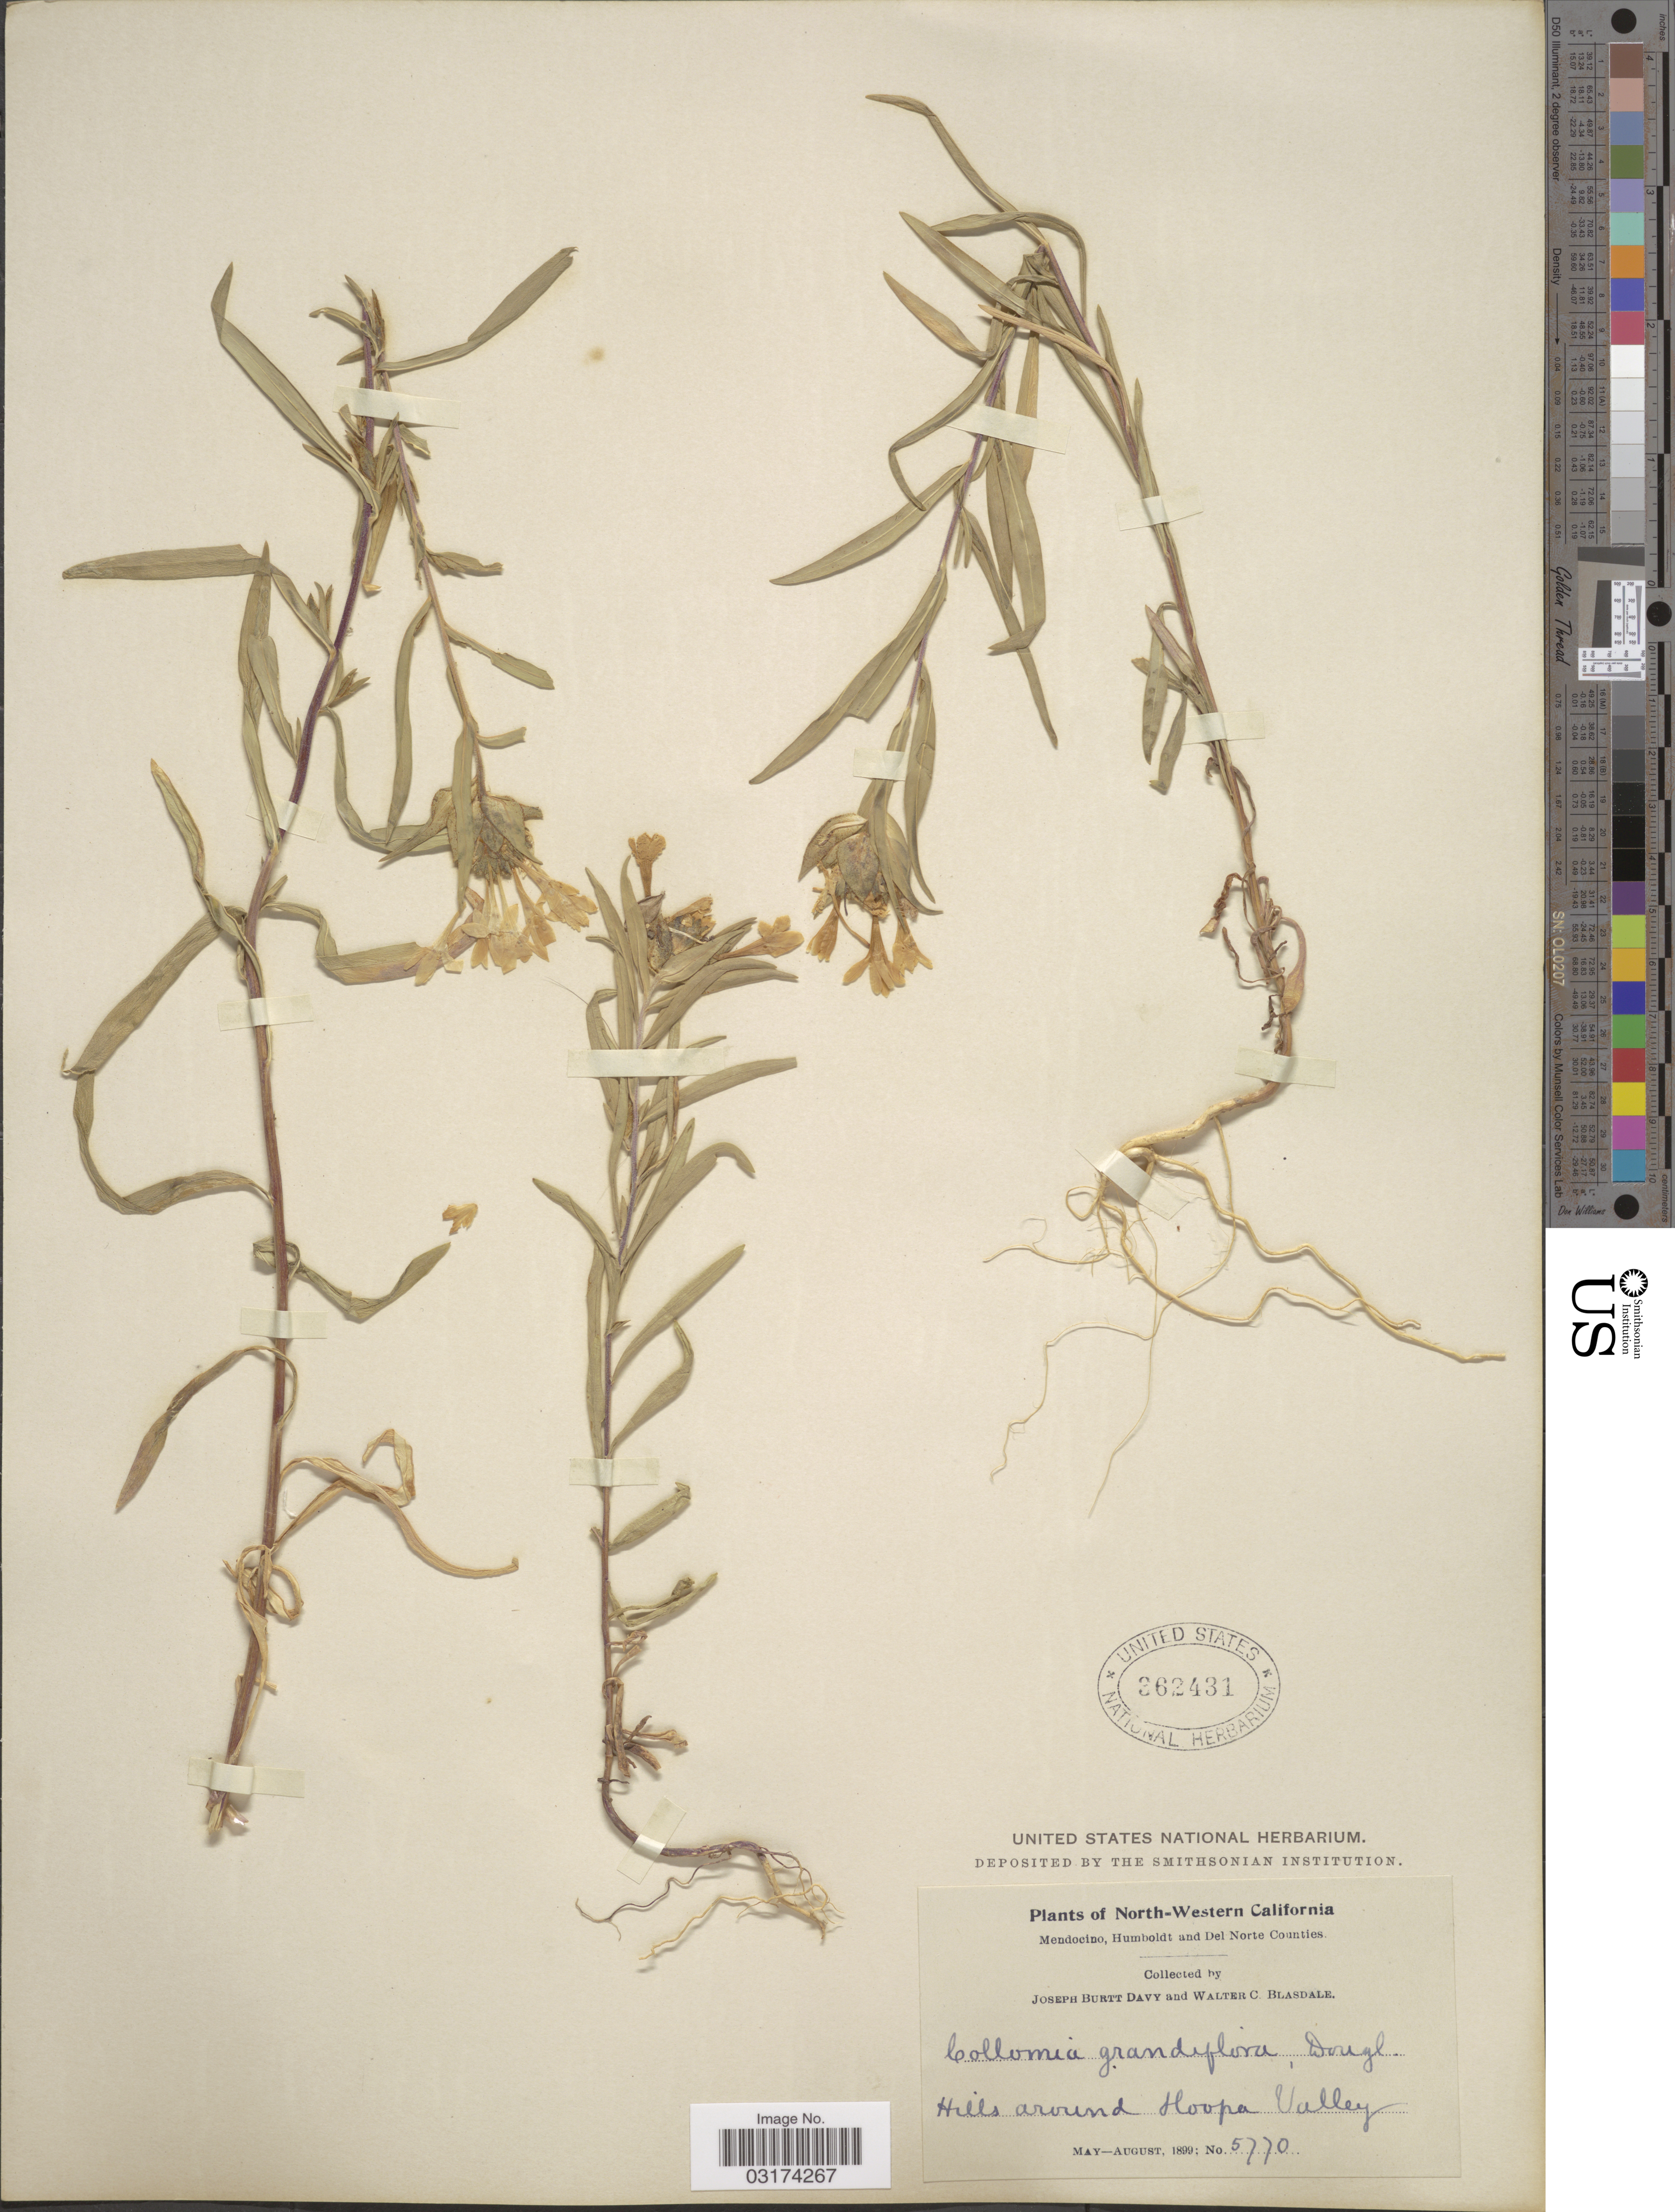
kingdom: Plantae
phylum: Tracheophyta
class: Magnoliopsida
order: Ericales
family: Polemoniaceae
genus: Collomia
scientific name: Collomia grandiflora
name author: Douglas ex Lindl.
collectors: J. Burtt Davy & W. Blasdale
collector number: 5770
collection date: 1899-05/1899-08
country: United States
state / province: California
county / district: Mendocino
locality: North-Western California. Mendocino, Humboldt and Del Norte Counties. Hills around Hoopa Valley.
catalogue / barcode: US 362431